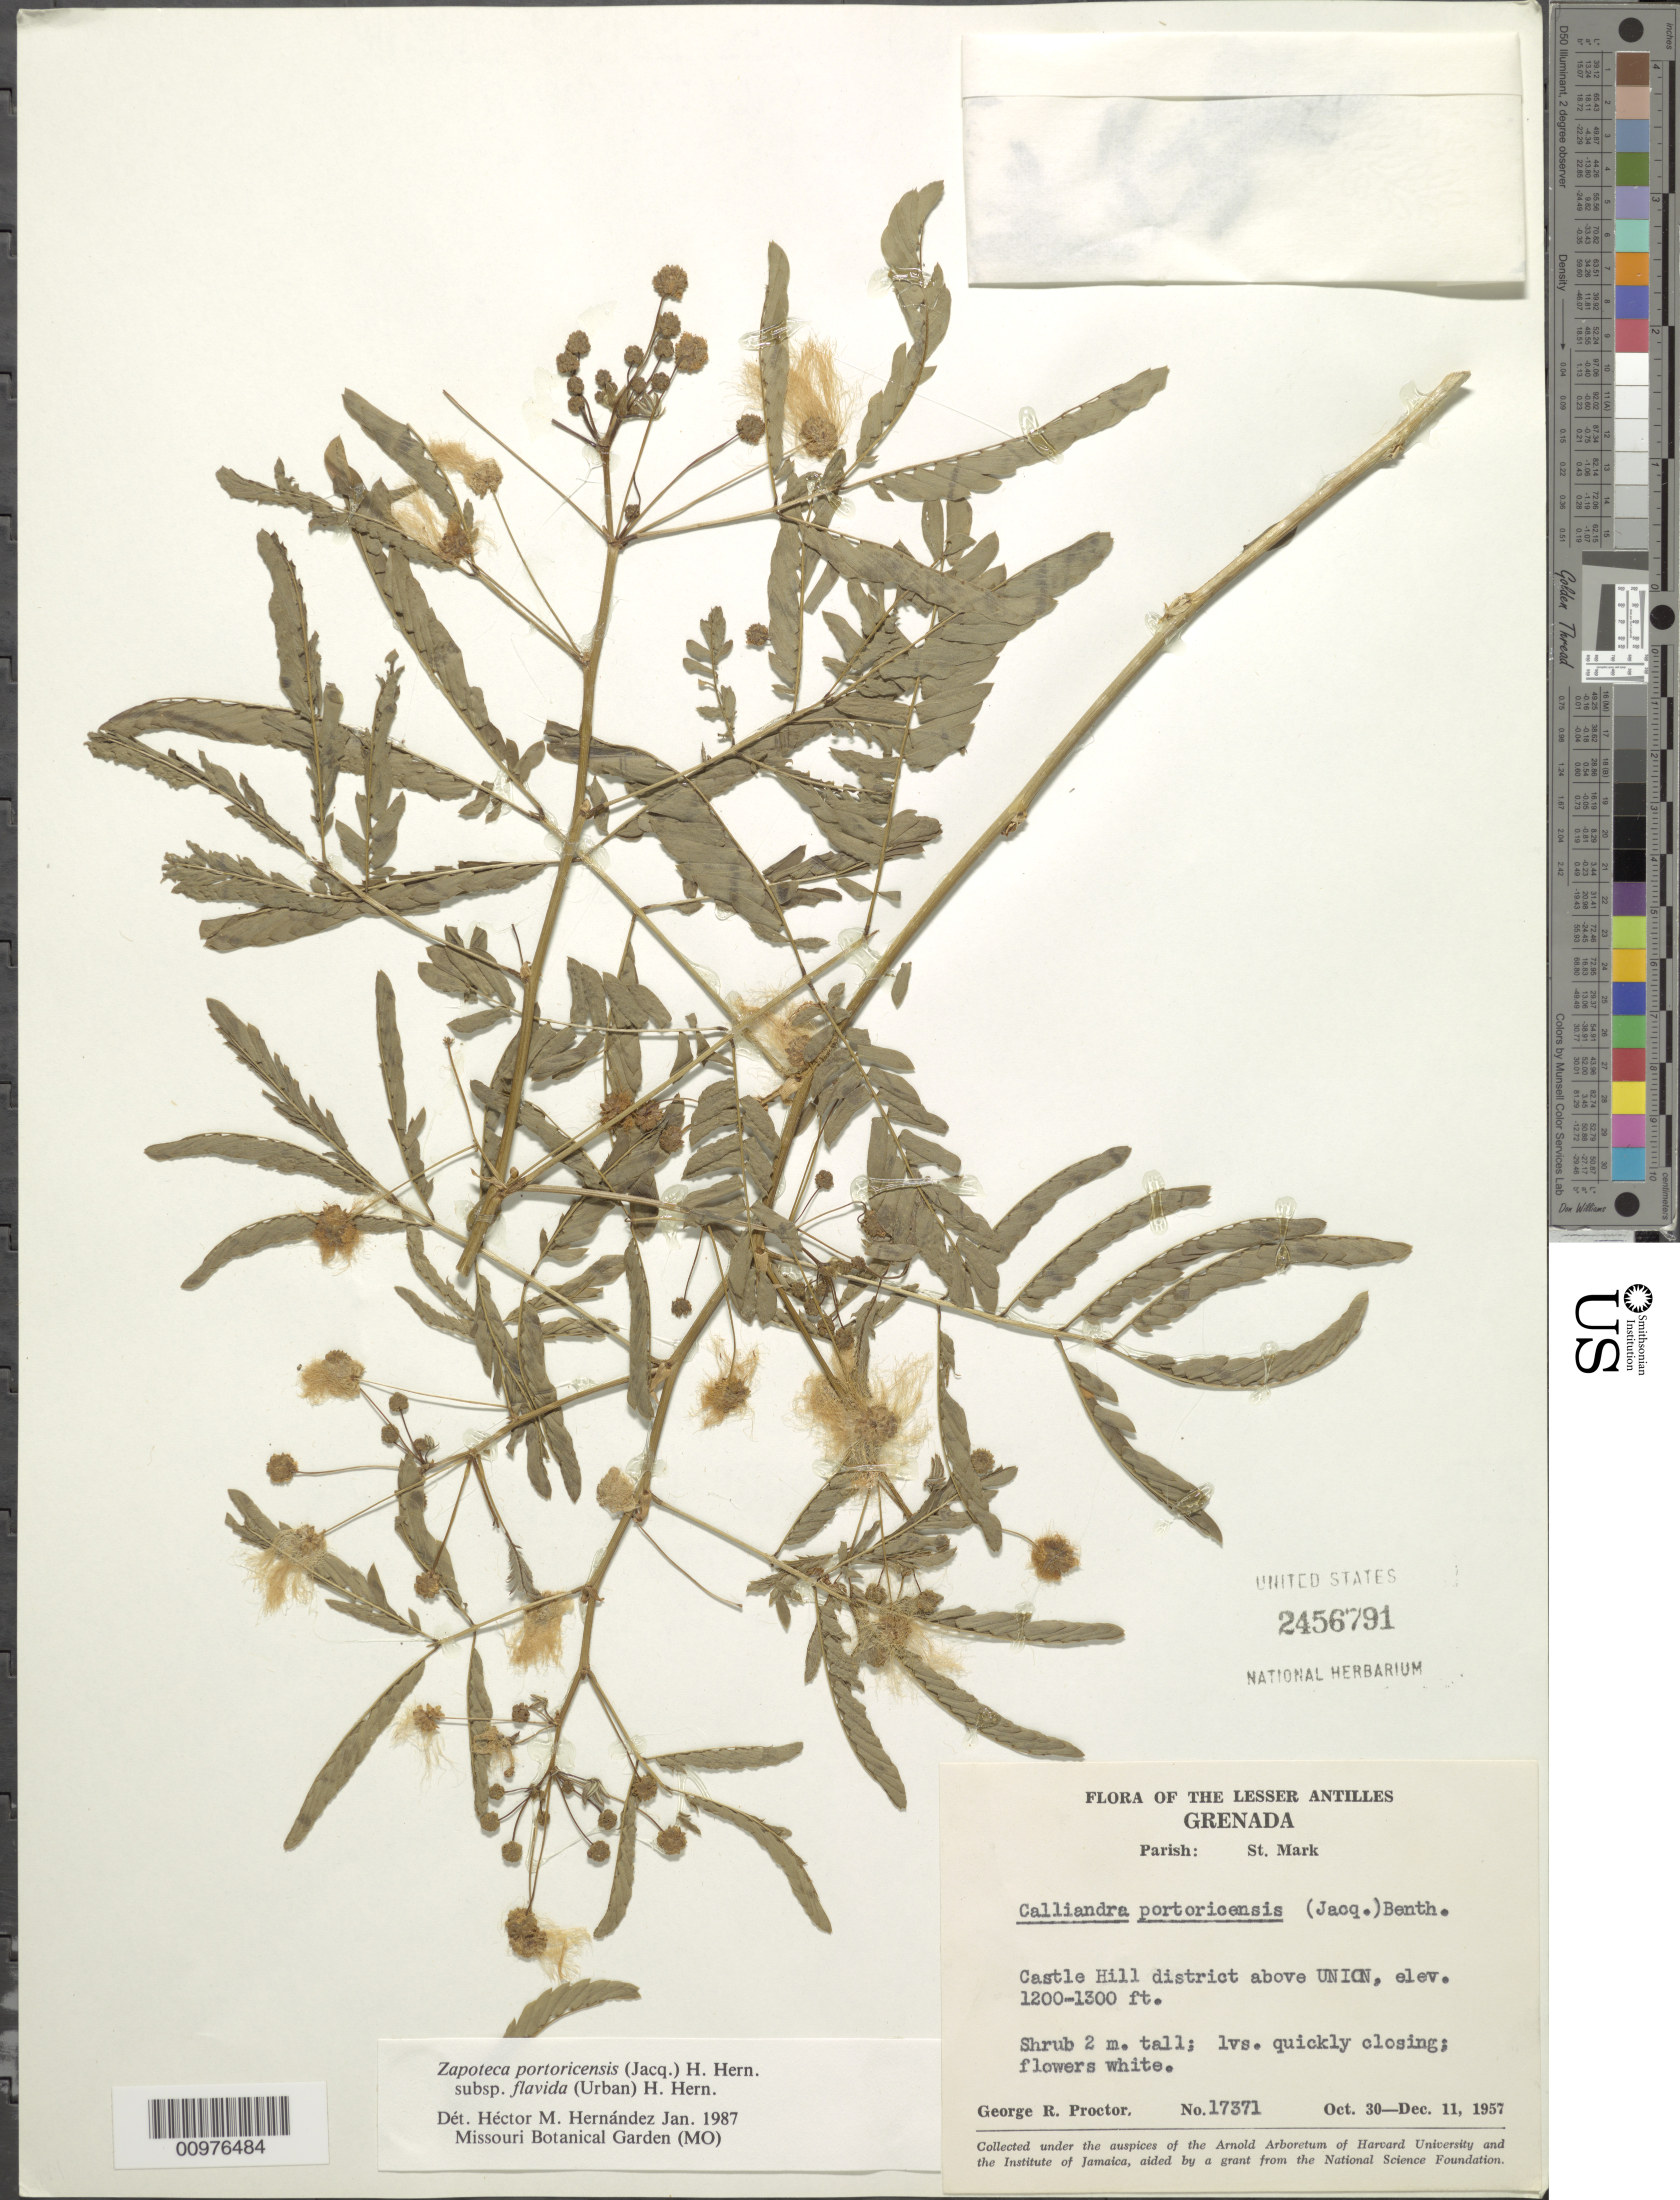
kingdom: Plantae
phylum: Tracheophyta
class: Magnoliopsida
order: Fabales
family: Fabaceae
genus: Zapoteca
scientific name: Zapoteca portoricensis subsp. portoricensis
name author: (Jacq.) H.M. Hern.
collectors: G. R. Proctor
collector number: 17371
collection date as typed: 30 Oct 1957 to 11 Dec 1957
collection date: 1957-10-30/1957-12-11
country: Grenada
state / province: Saint Mark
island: Grenada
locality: Castle Hill district above Union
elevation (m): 366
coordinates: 0 N, 0 E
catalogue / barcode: US 2456791